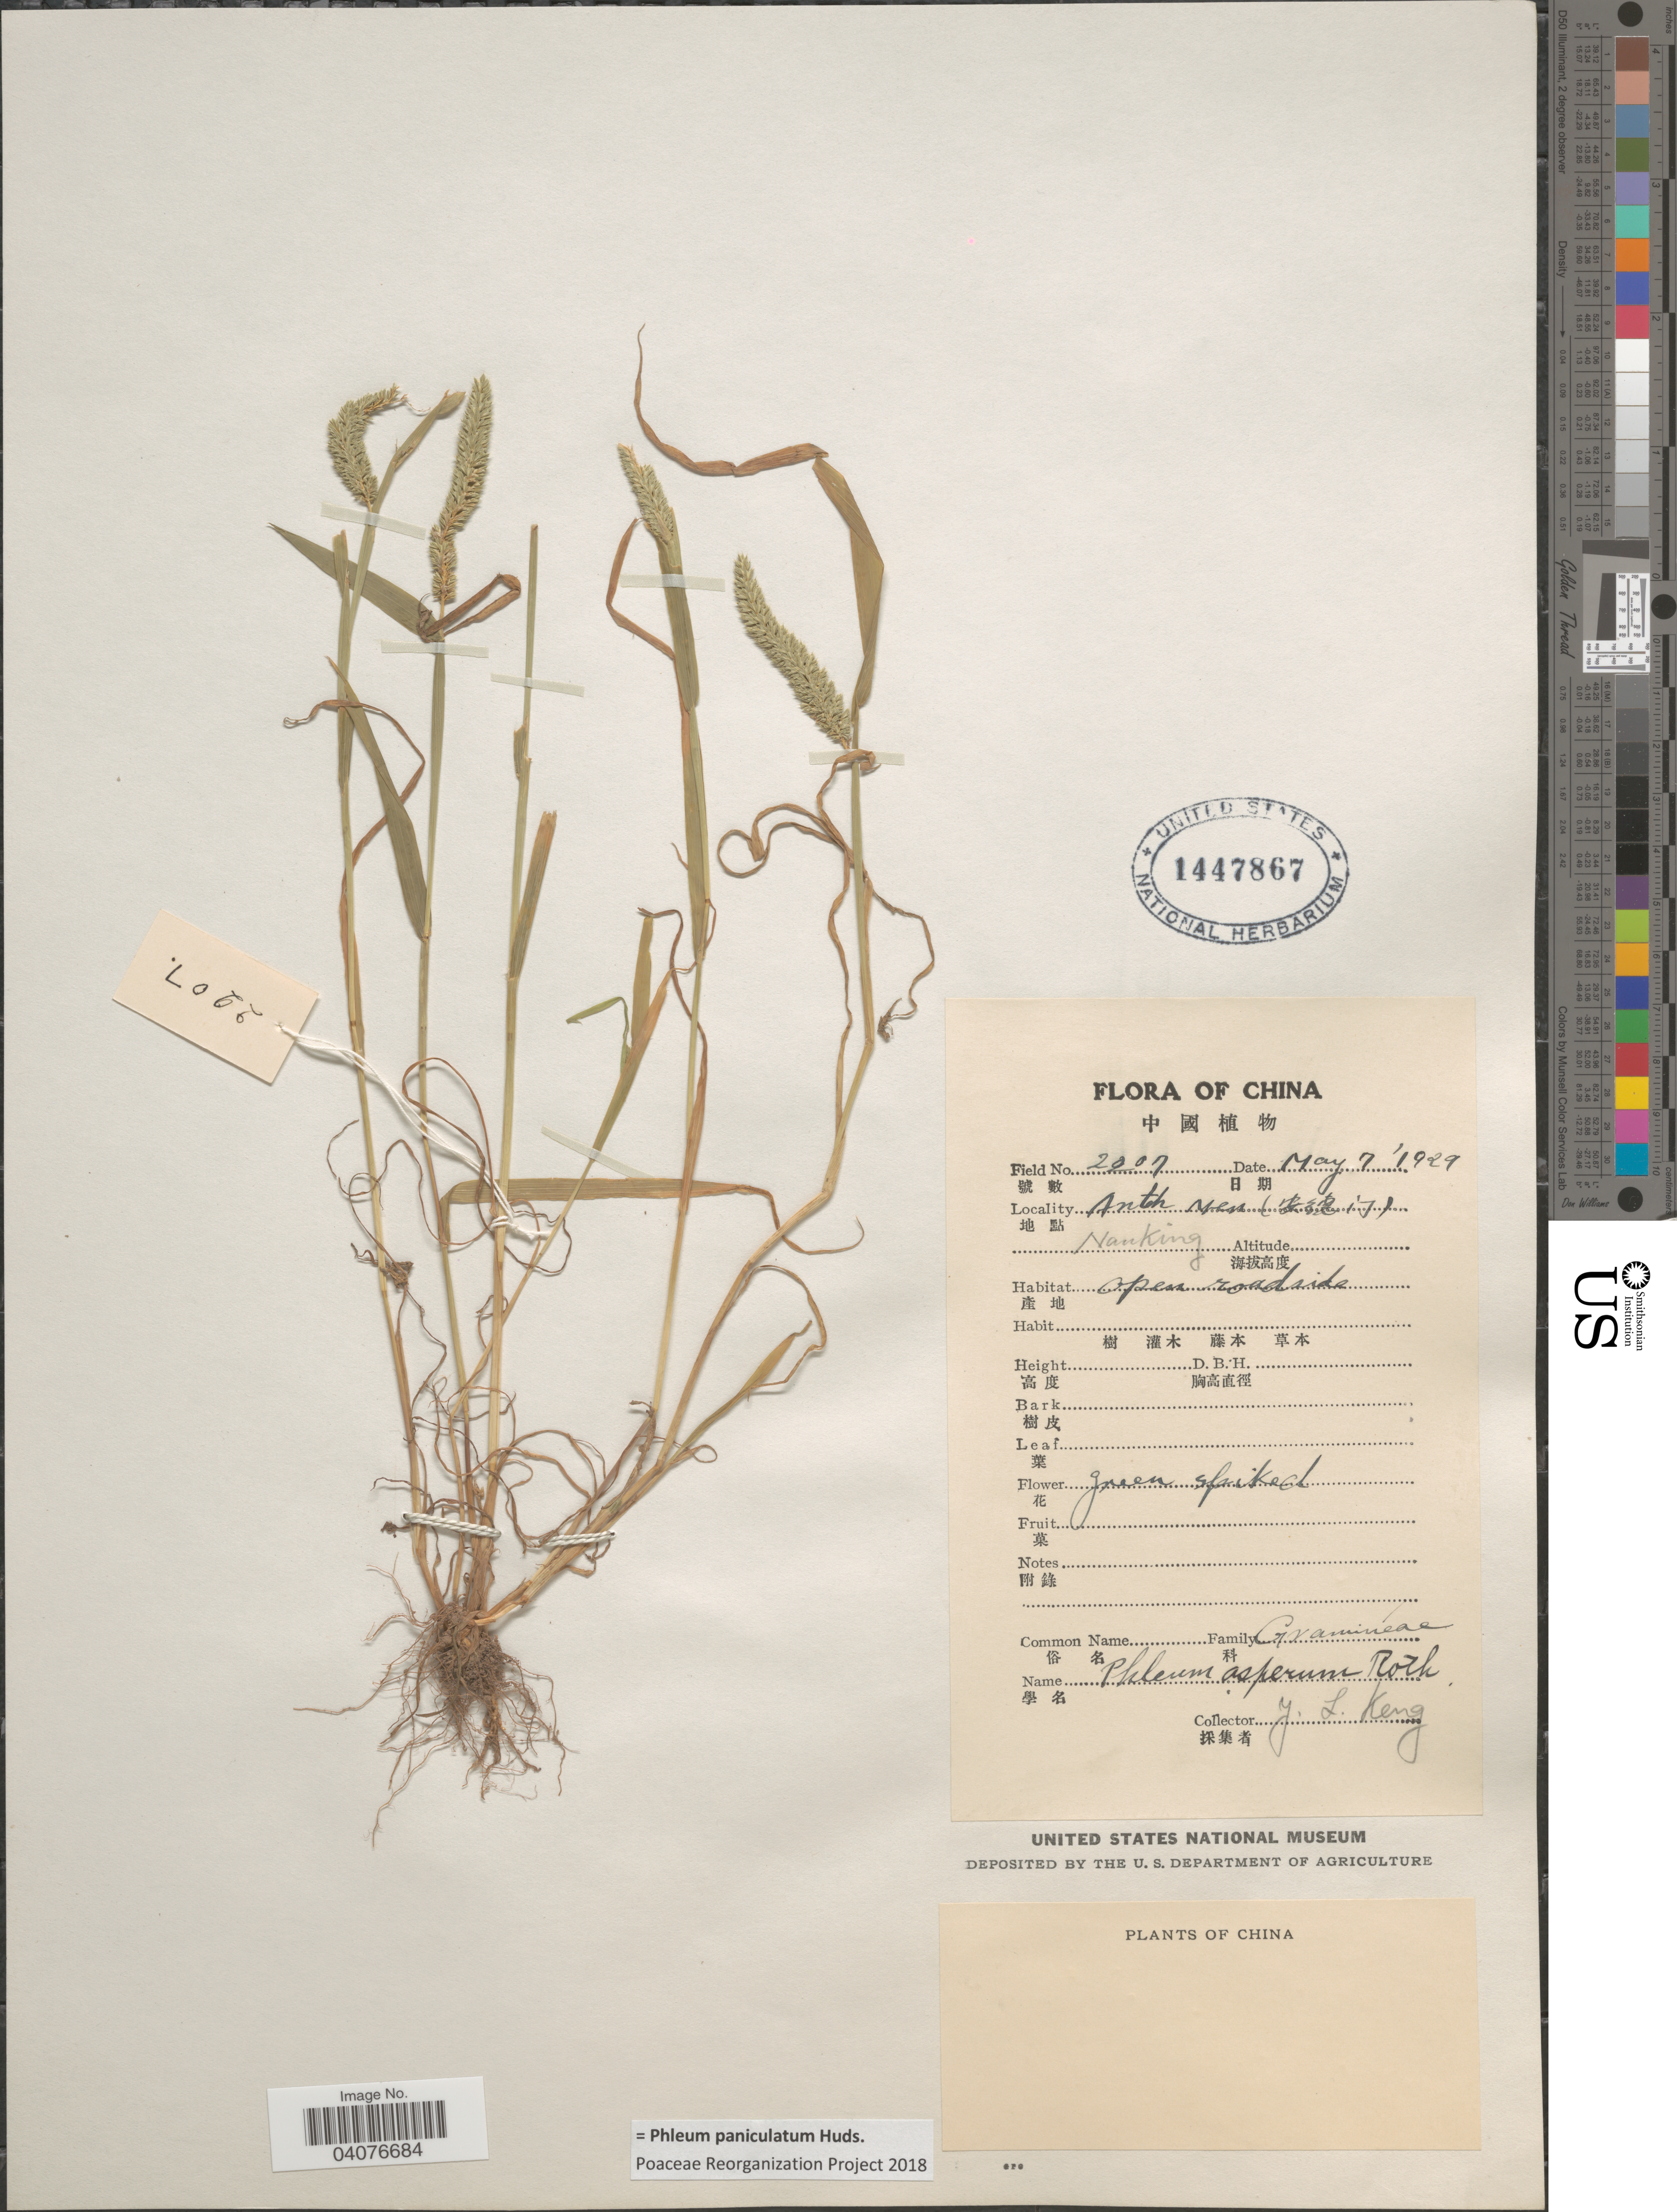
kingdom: Plantae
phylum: Tracheophyta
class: Liliopsida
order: Poales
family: Poaceae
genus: Phleum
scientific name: Phleum paniculatum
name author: Huds.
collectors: Y. L. Keng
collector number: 2007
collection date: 1929-05-07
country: China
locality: Anth yen (X). [interpreted] Nanking.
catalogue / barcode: US 1447867